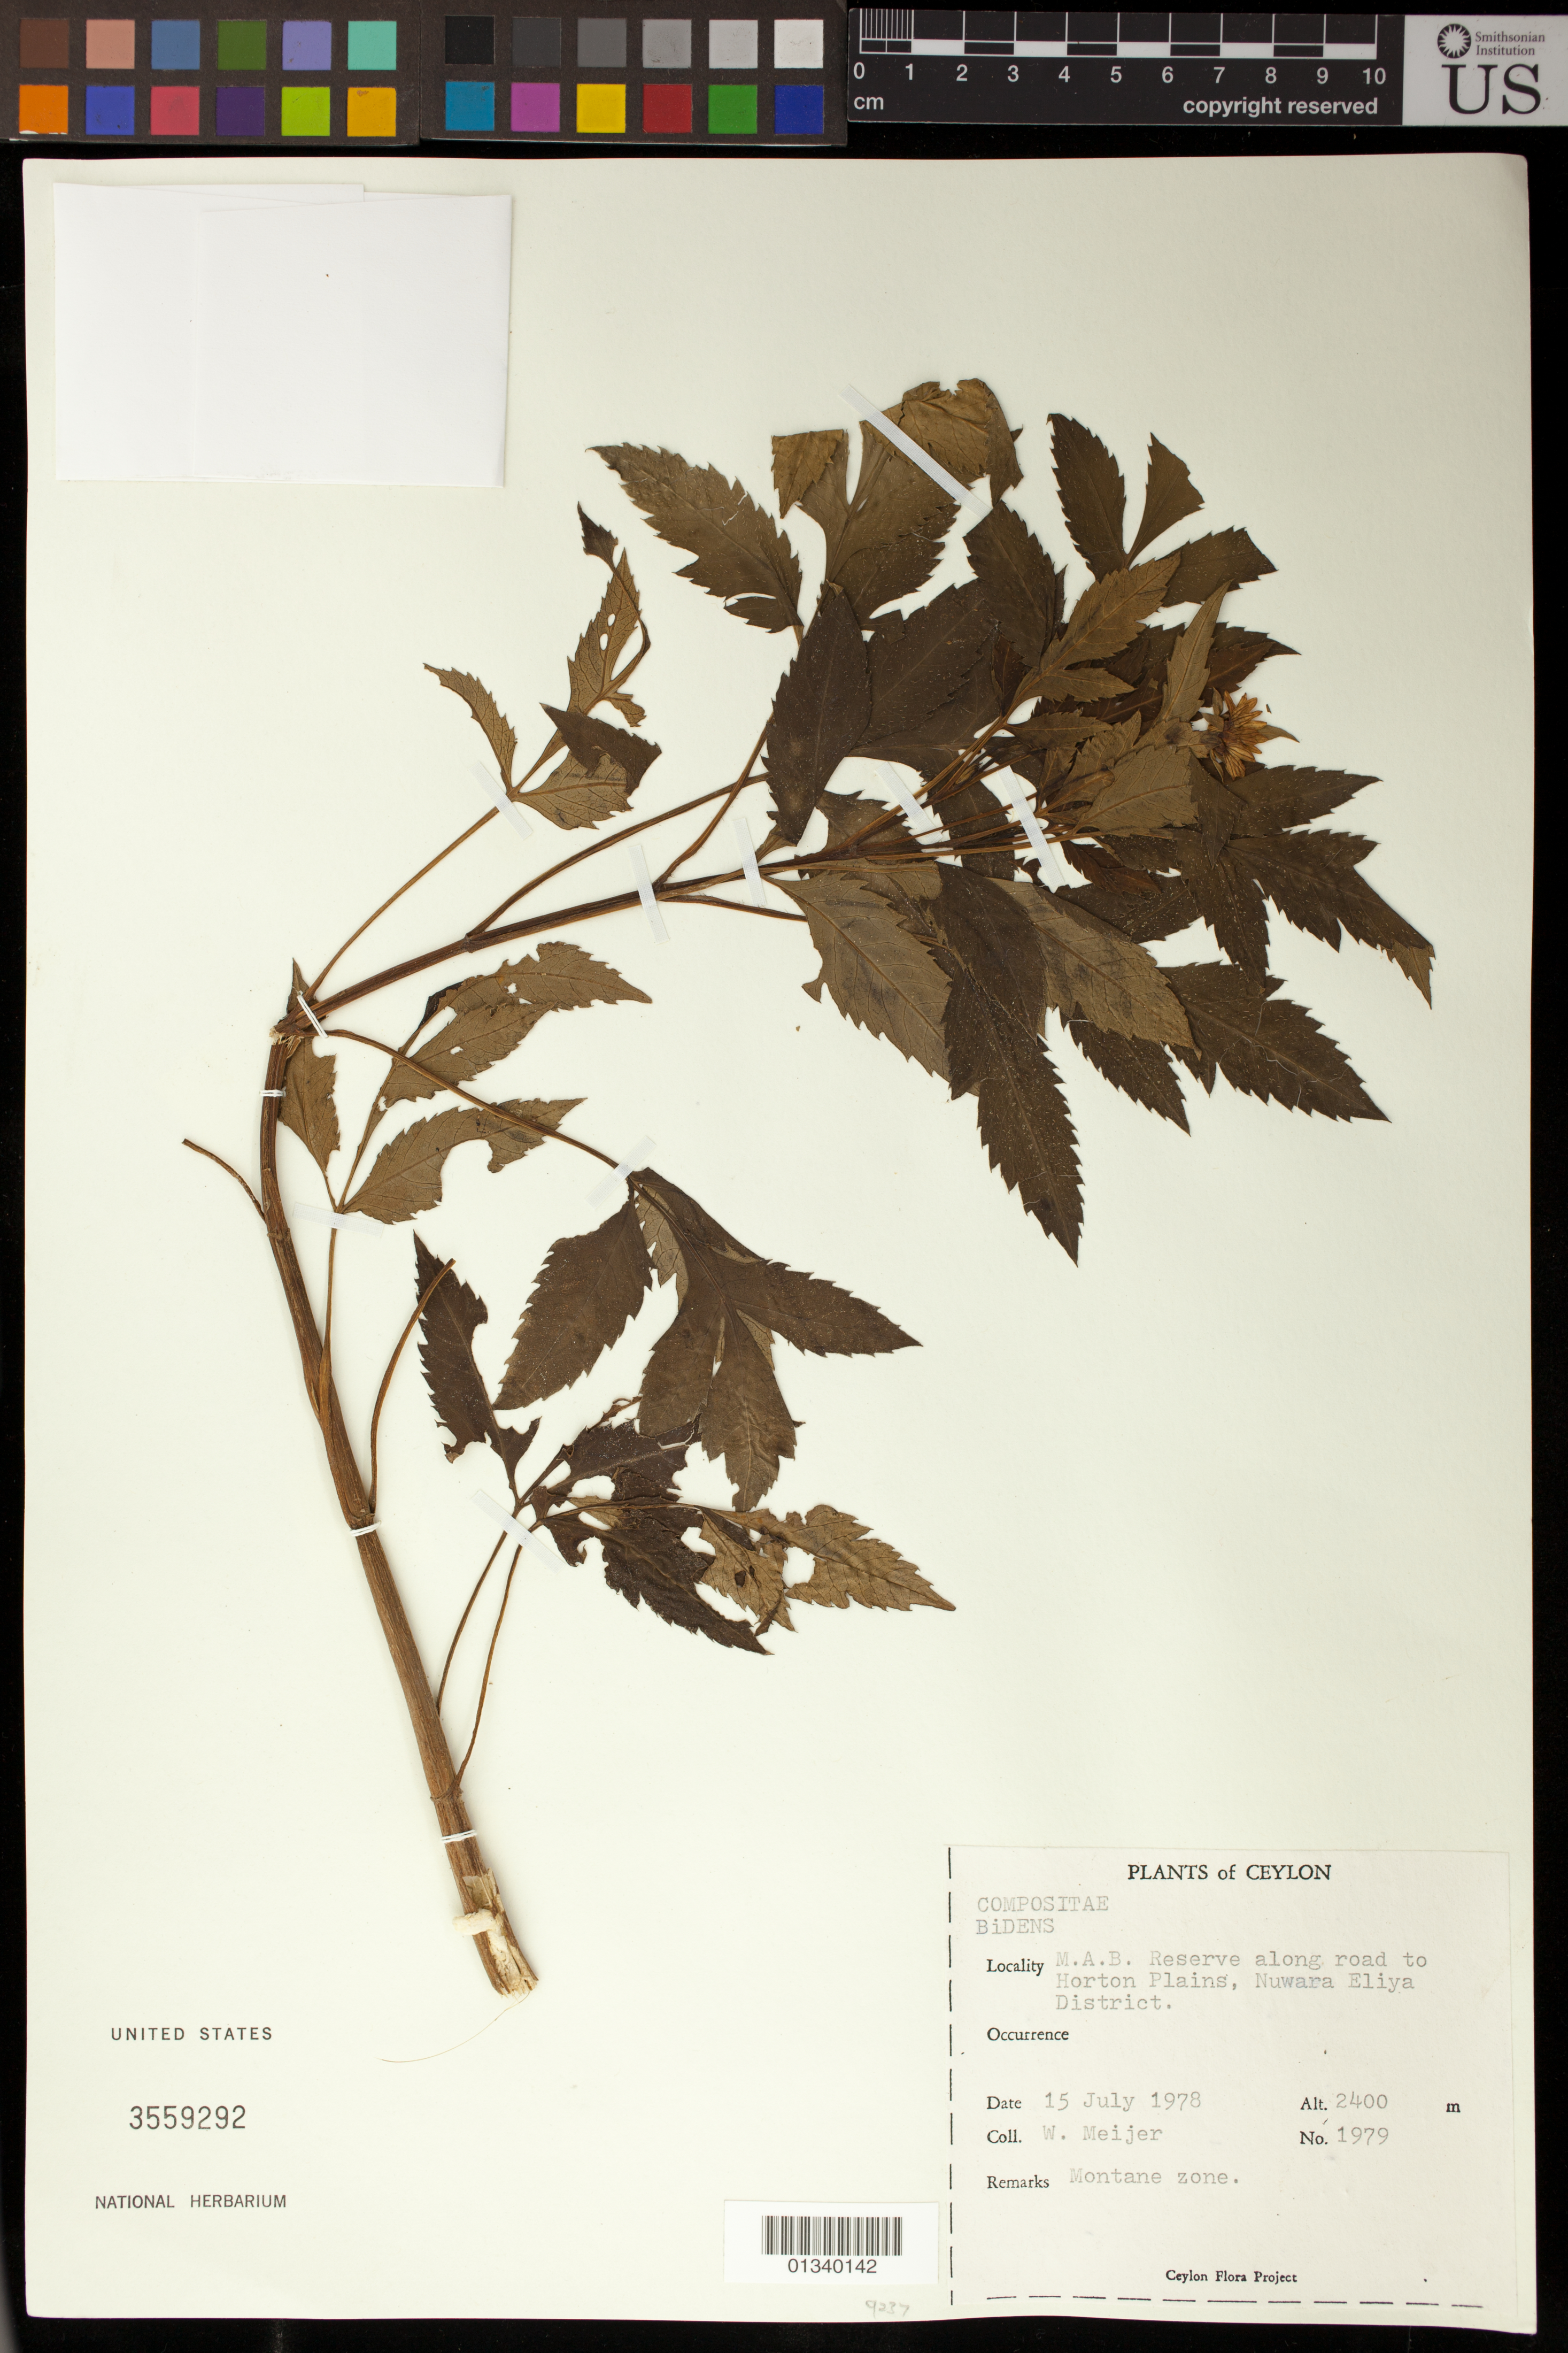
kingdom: Plantae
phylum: Tracheophyta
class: Magnoliopsida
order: Asterales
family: Asteraceae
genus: Bidens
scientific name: Bidens sp.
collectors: W. Meijer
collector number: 1979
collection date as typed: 15 Jul 1978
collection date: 1978-07-15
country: Sri Lanka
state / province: Central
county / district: Nuwara Eliya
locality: M.A.B. Reserve along road to Horton Plains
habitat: Montane zone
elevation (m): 2300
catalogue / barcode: US 3559292